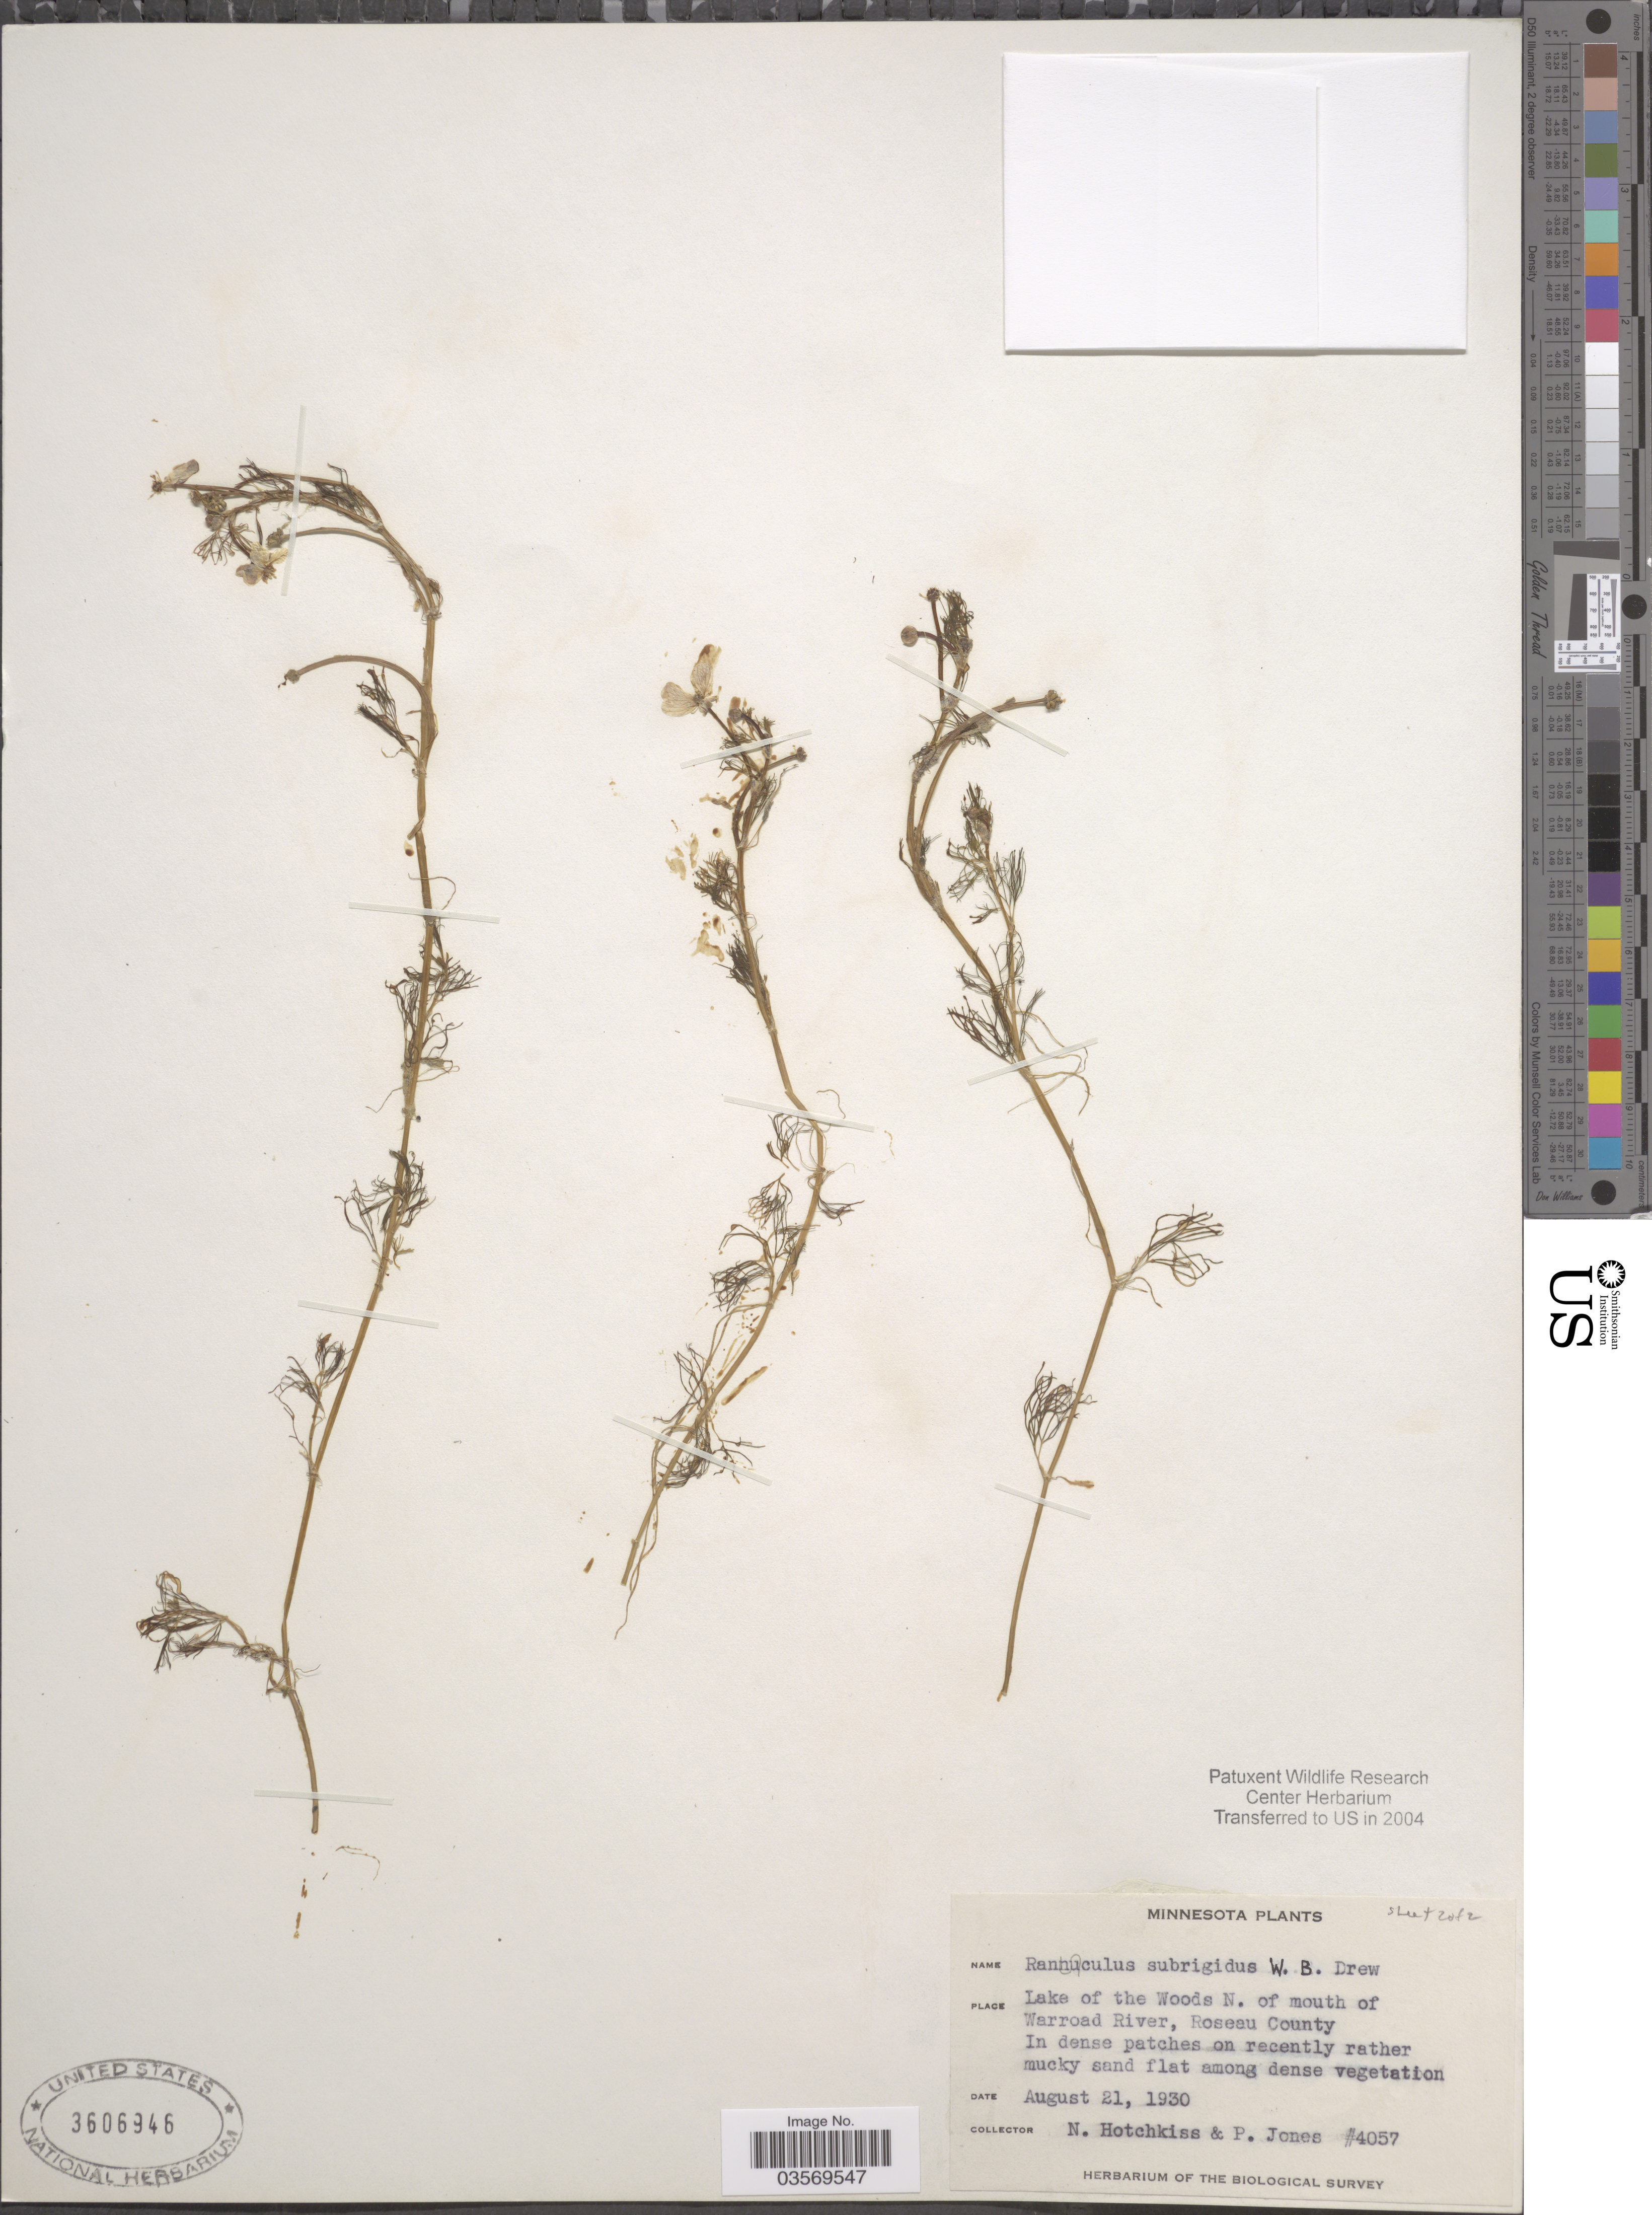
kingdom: Plantae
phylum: Tracheophyta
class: Magnoliopsida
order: Ranunculales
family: Ranunculaceae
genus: Ranunculus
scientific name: Ranunculus subrigidus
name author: W.B. Drew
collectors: N. Hotchkiss & P. Jones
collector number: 4057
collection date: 1930-07-21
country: United States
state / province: Minnesota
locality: Lake of the Woods N. of mouth of Warroad River, Roseau County.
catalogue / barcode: US 3606946